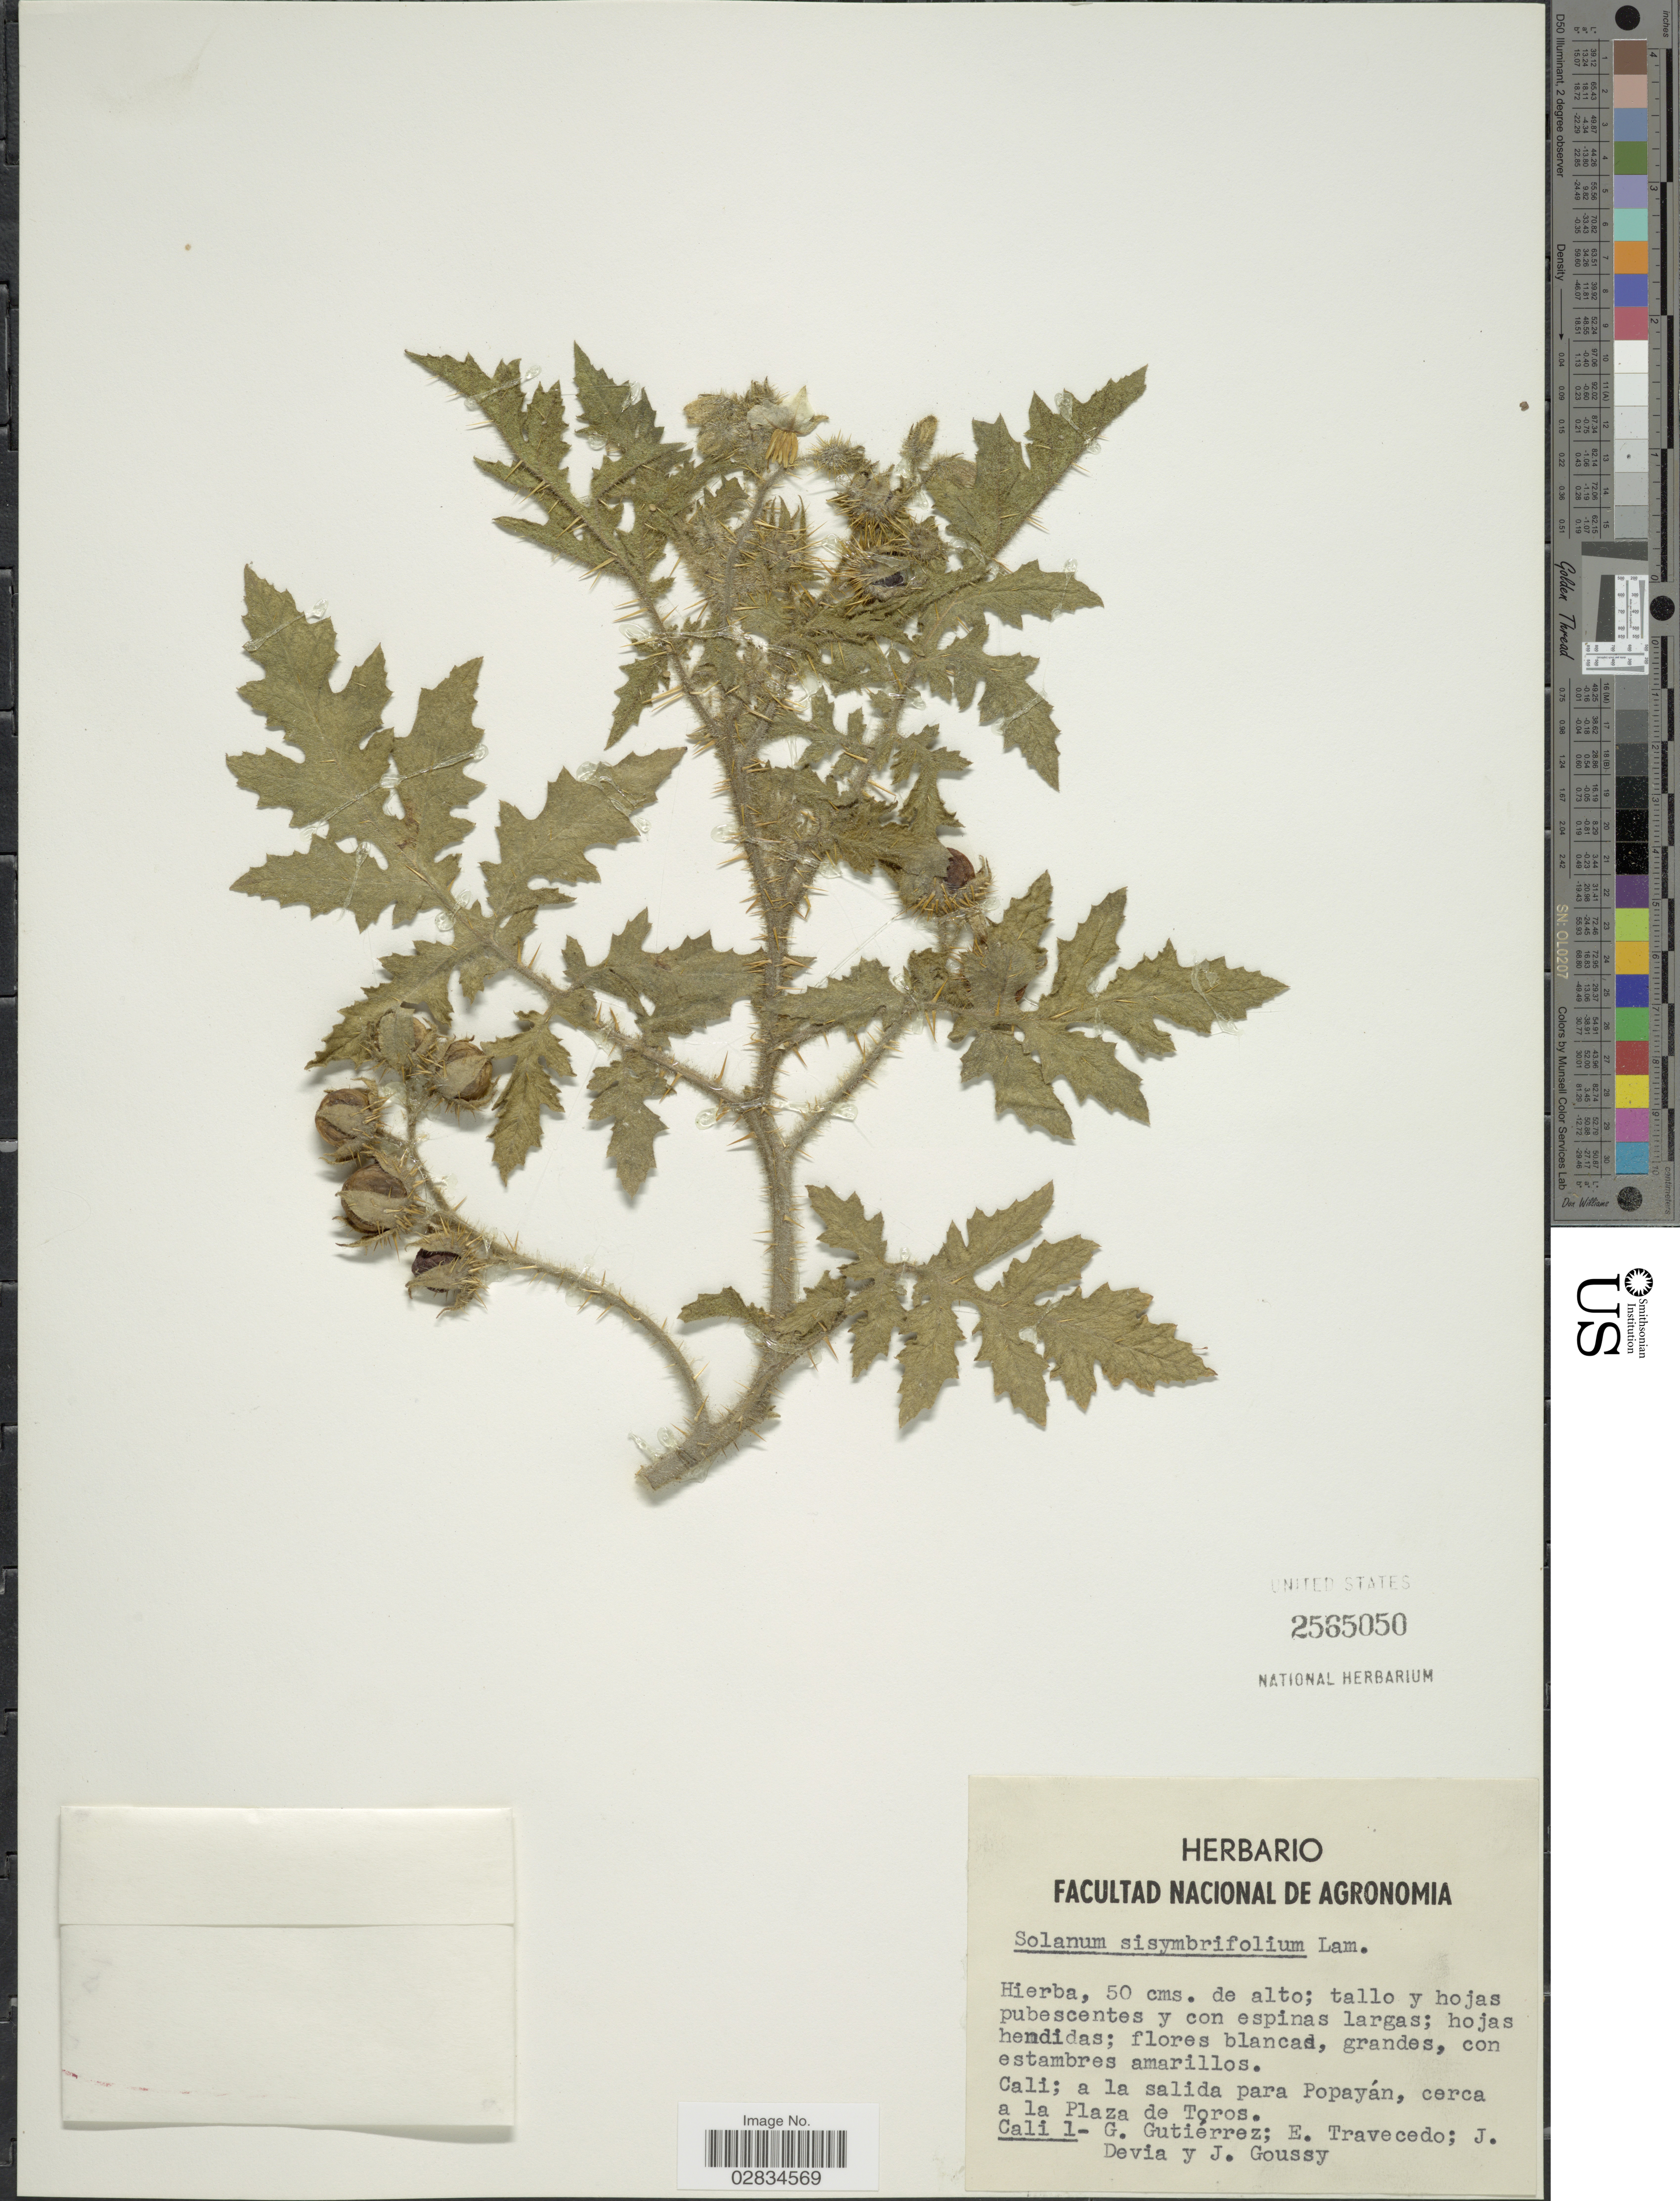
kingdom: Plantae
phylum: Tracheophyta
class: Magnoliopsida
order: Solanales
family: Solanaceae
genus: Solanum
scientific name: Solanum sisymbriifolium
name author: Lam.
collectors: G. Gutiérrez, E. Travecedo, J. Devia & J. Goussy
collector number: Cali1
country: Colombia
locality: Cali; a la salida para Popayán, cerca a la Plaza de Toros. Cali.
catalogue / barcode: US 2565050